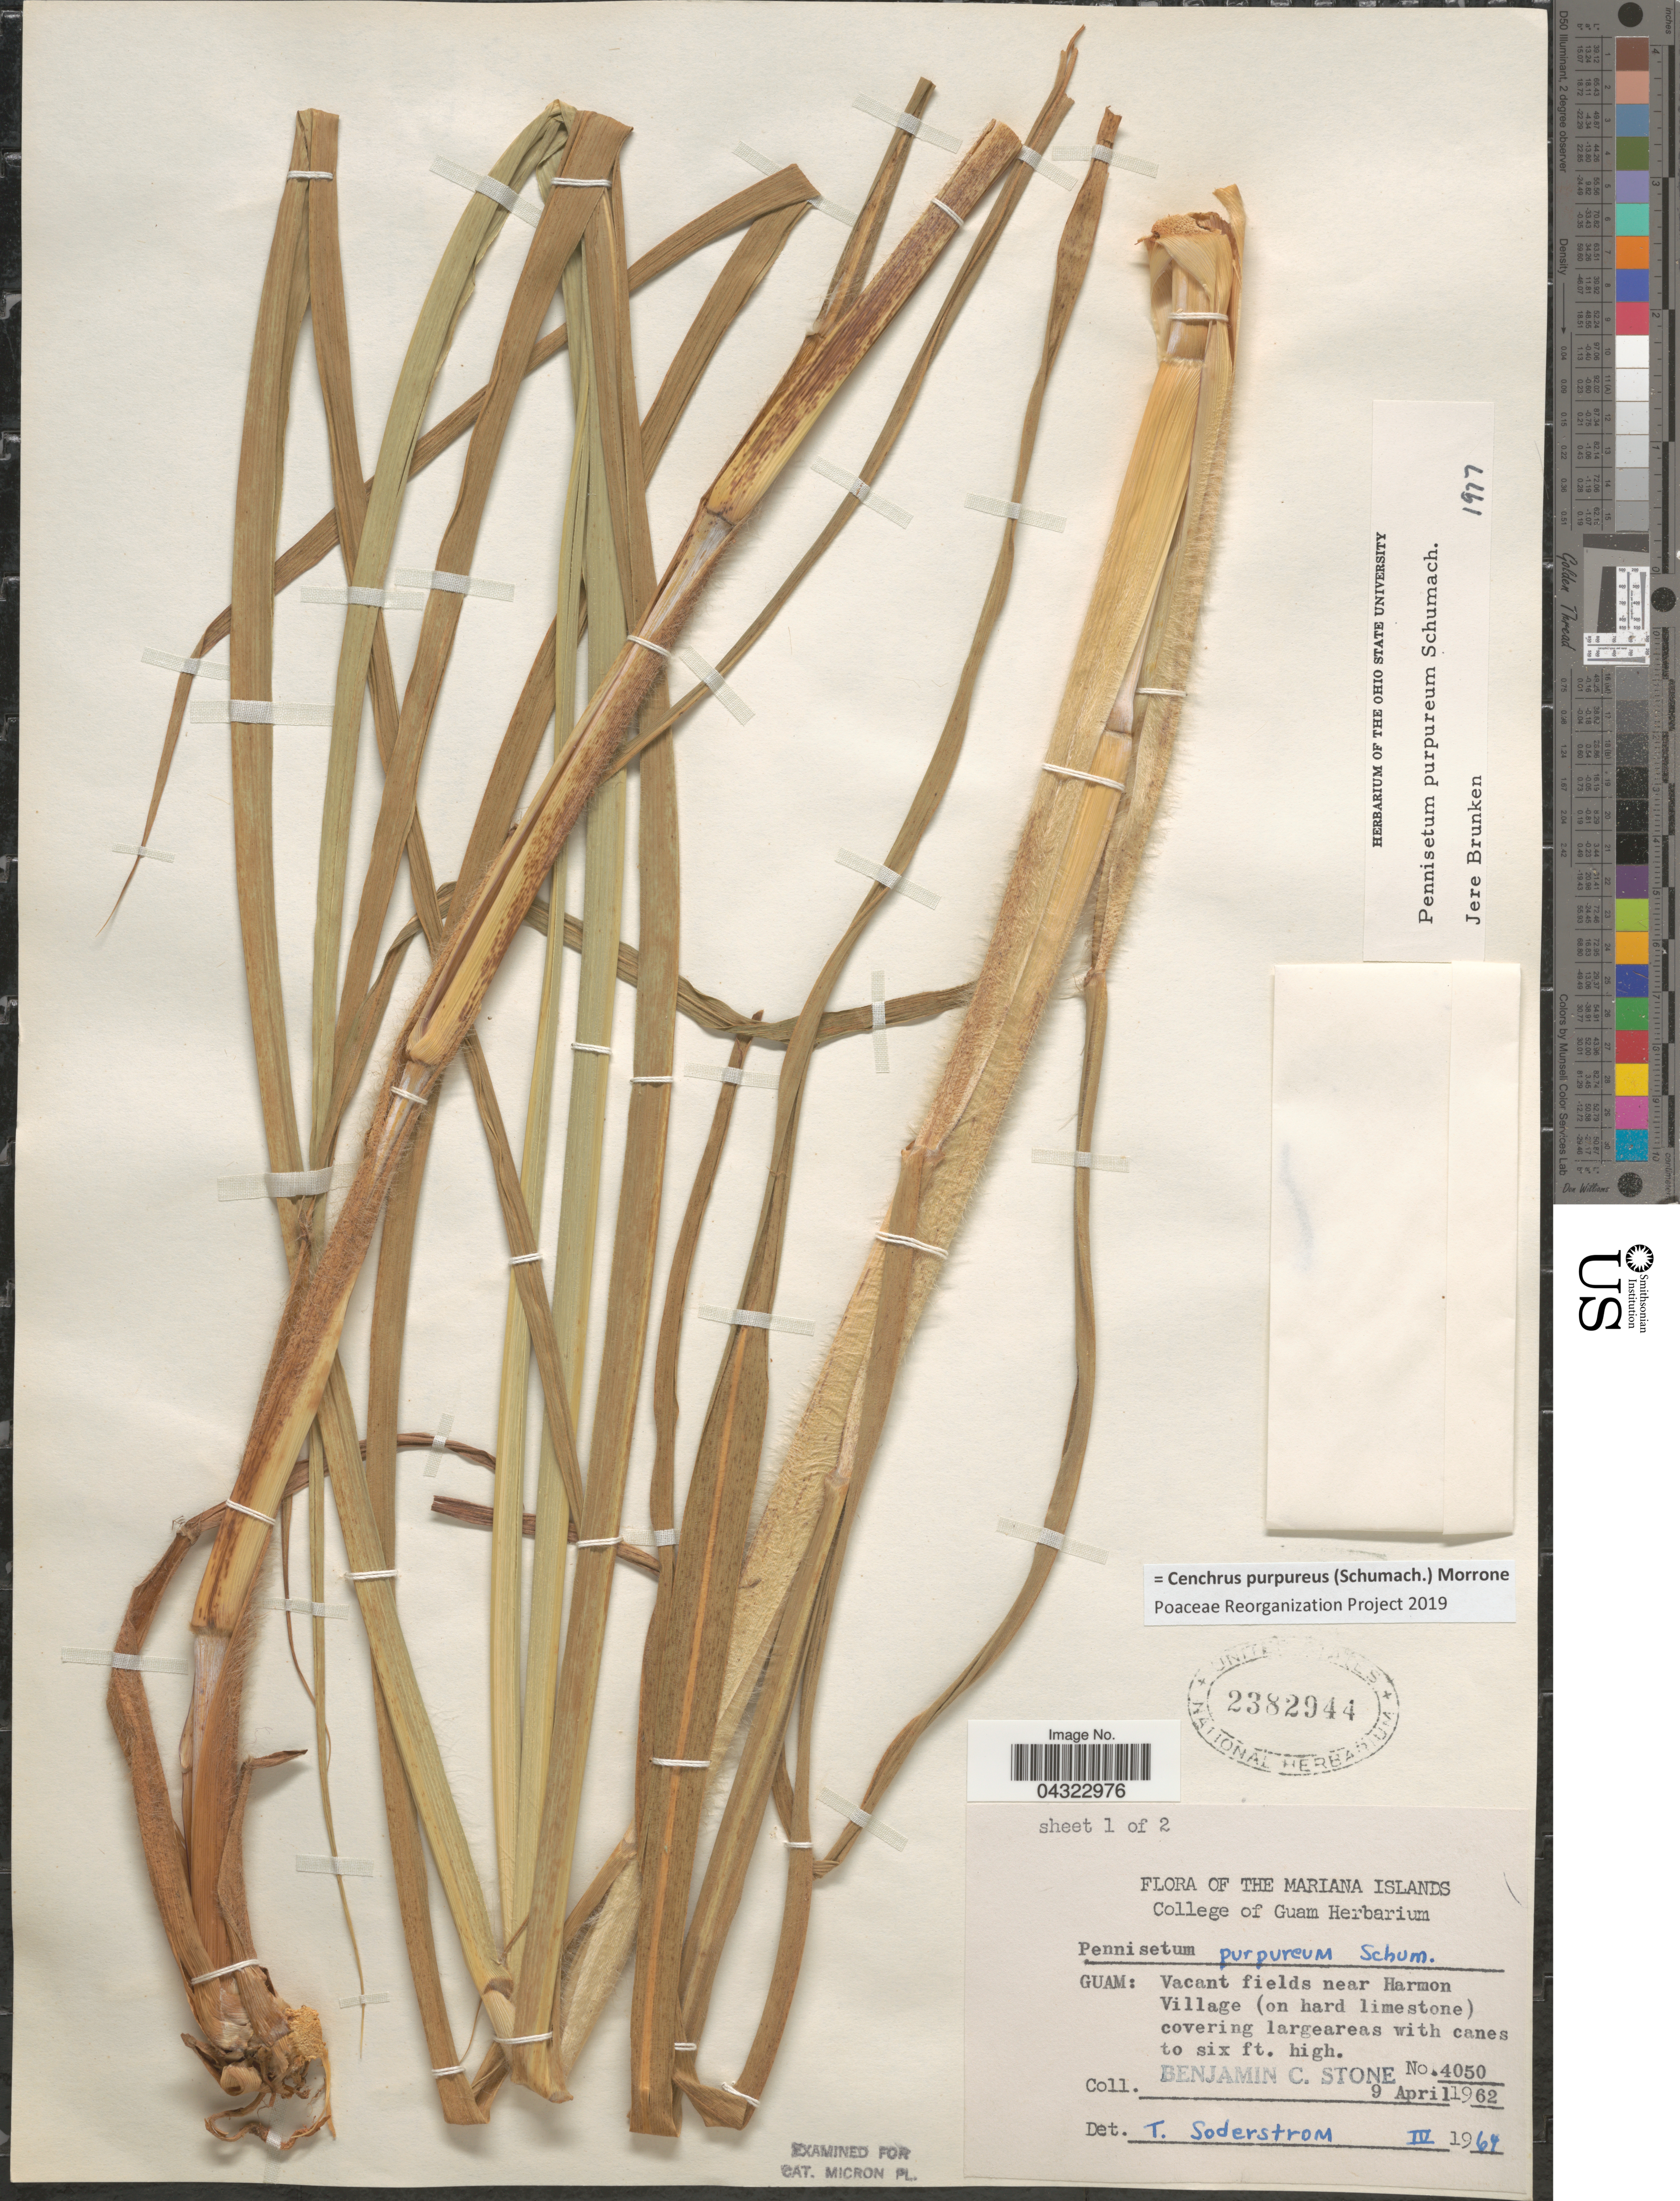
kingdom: Plantae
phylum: Tracheophyta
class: Liliopsida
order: Poales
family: Poaceae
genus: Cenchrus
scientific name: Cenchrus purpureus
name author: (Schumach.) Morrone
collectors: B. C. Stone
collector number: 4050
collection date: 1962-04-09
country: Guam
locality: The Mariana Islands. Guam: Vacant fields near Harmon Village (on hard limestone) covering largeareas with canes to six ft. high.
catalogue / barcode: US 2382944